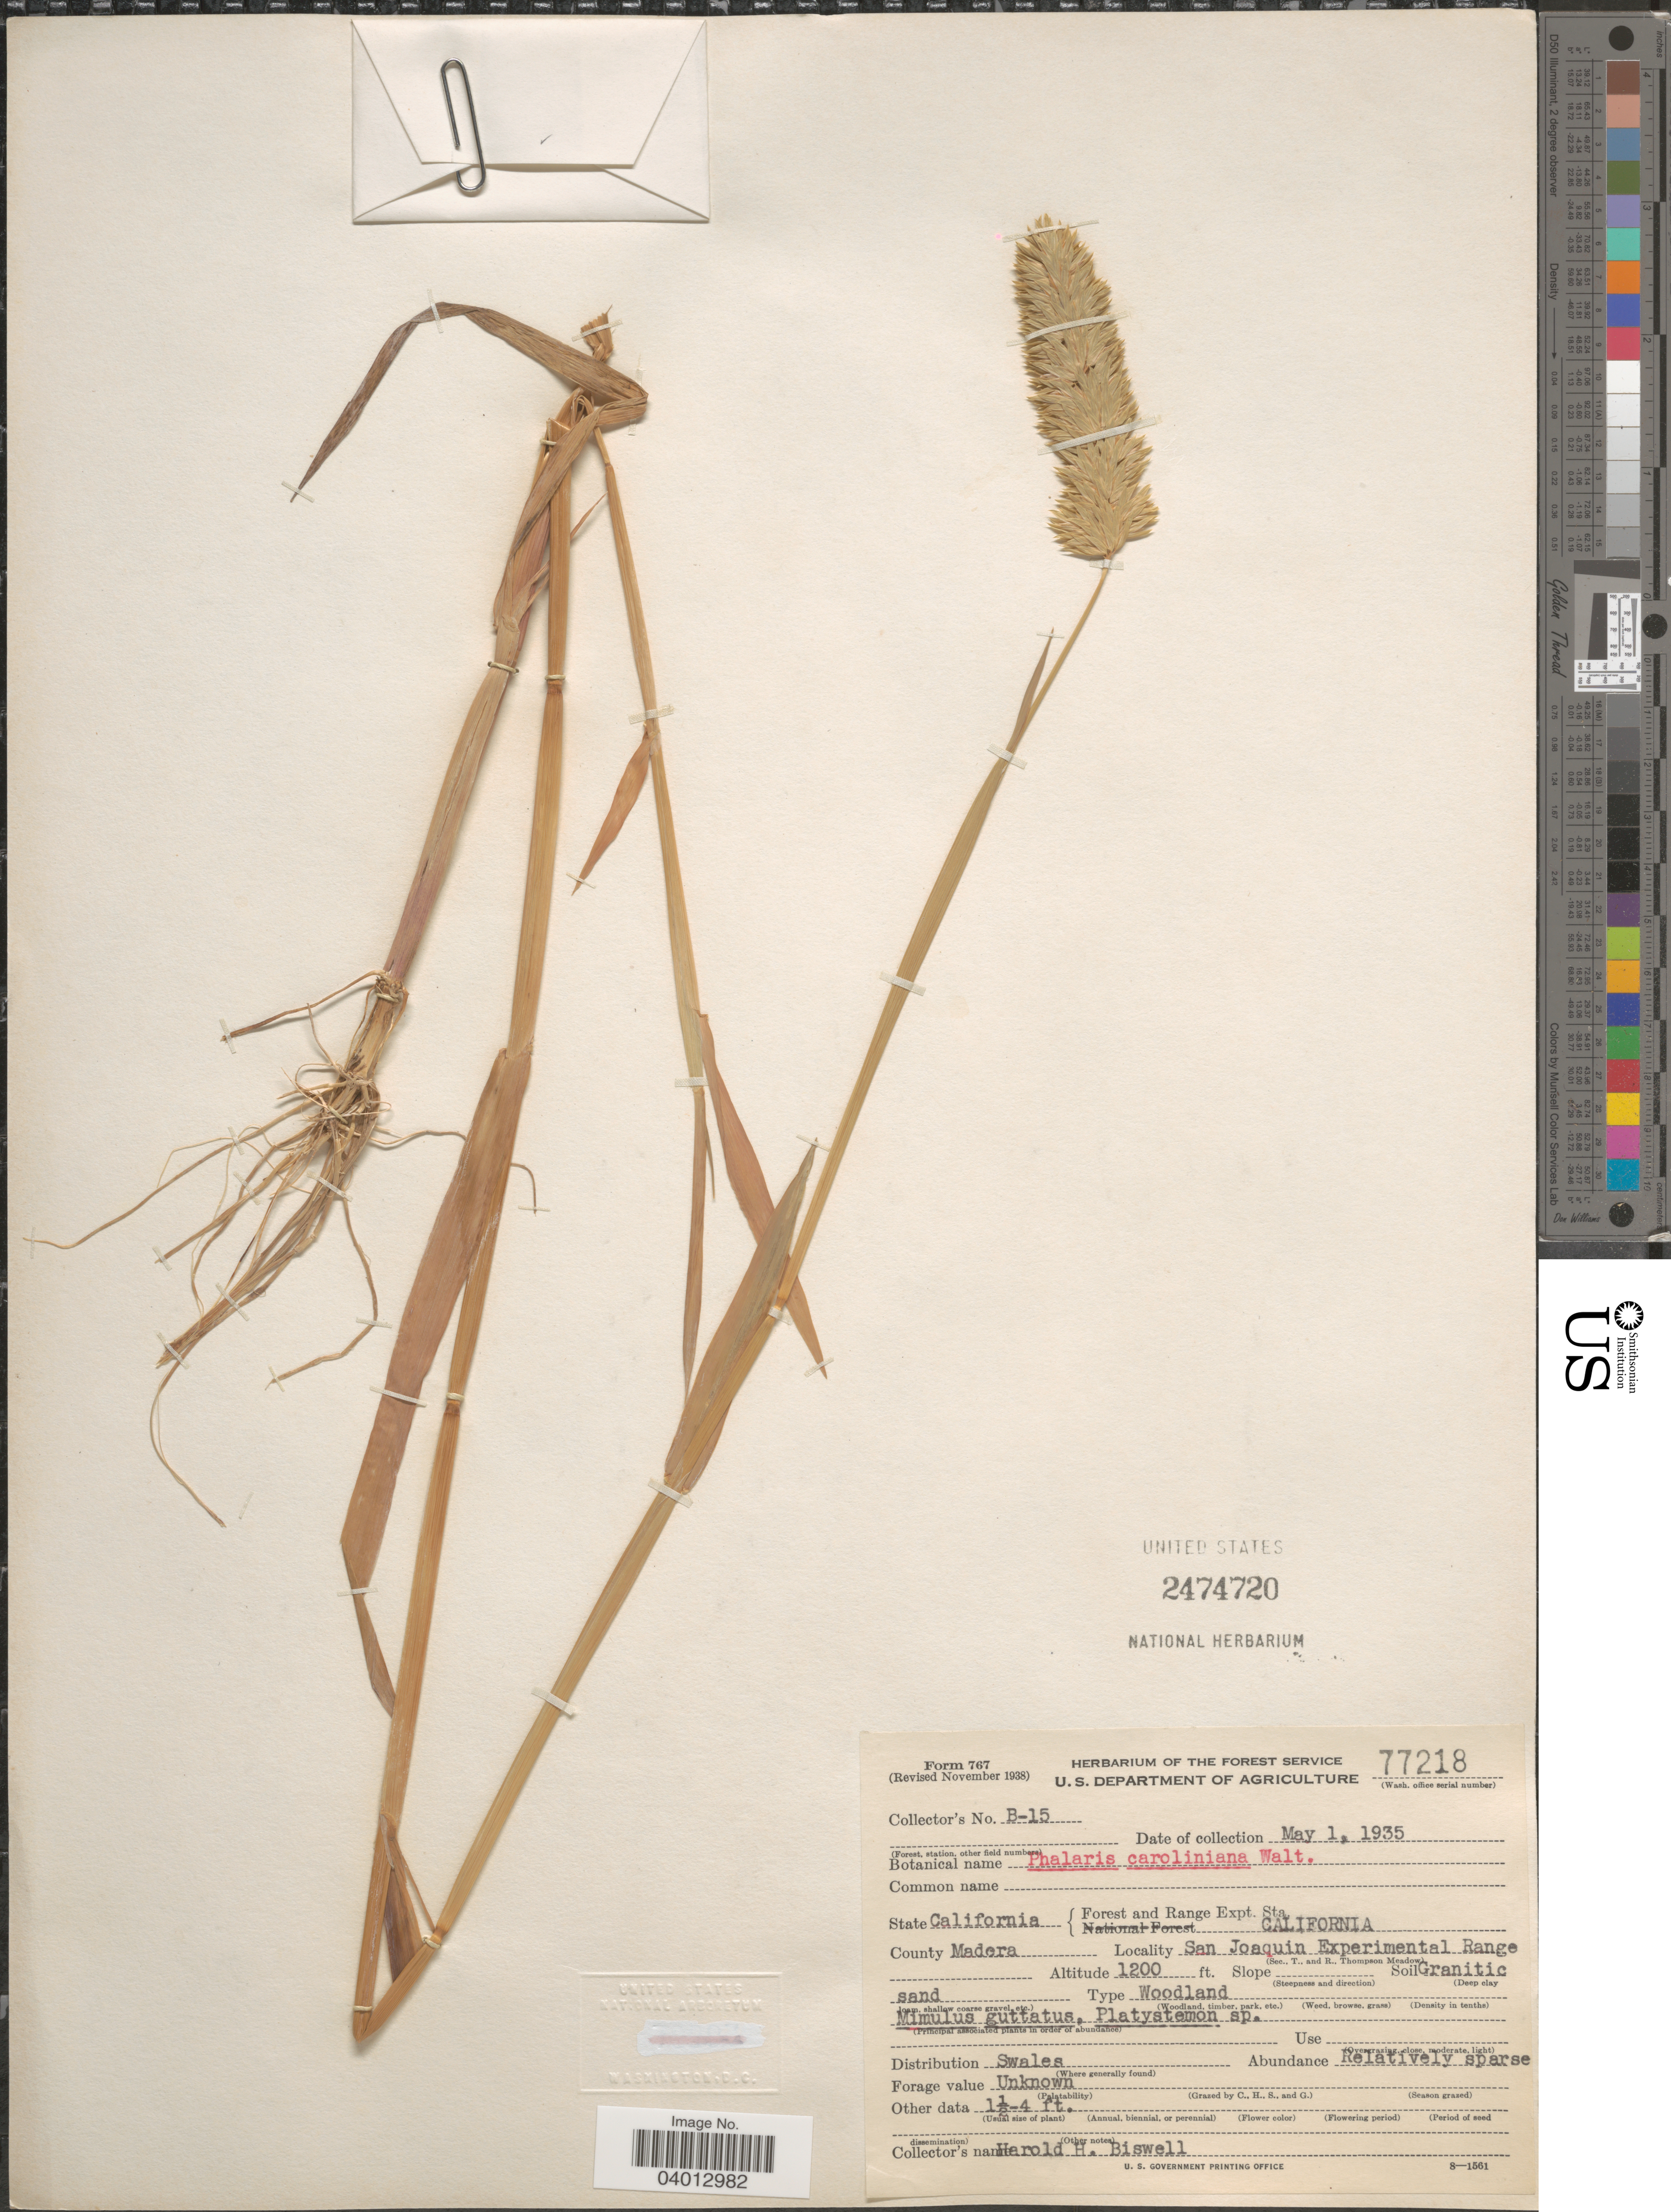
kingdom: Plantae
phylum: Tracheophyta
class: Liliopsida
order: Poales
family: Poaceae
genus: Phalaris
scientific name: Phalaris caroliniana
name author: Walter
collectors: H. Biswell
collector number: B-15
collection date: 1935-05-01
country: United States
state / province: California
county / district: Madera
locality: Forest and Range Expt. Sta. California. County Madera. San Joaquin Experimental Range.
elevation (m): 366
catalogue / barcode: US 2474720